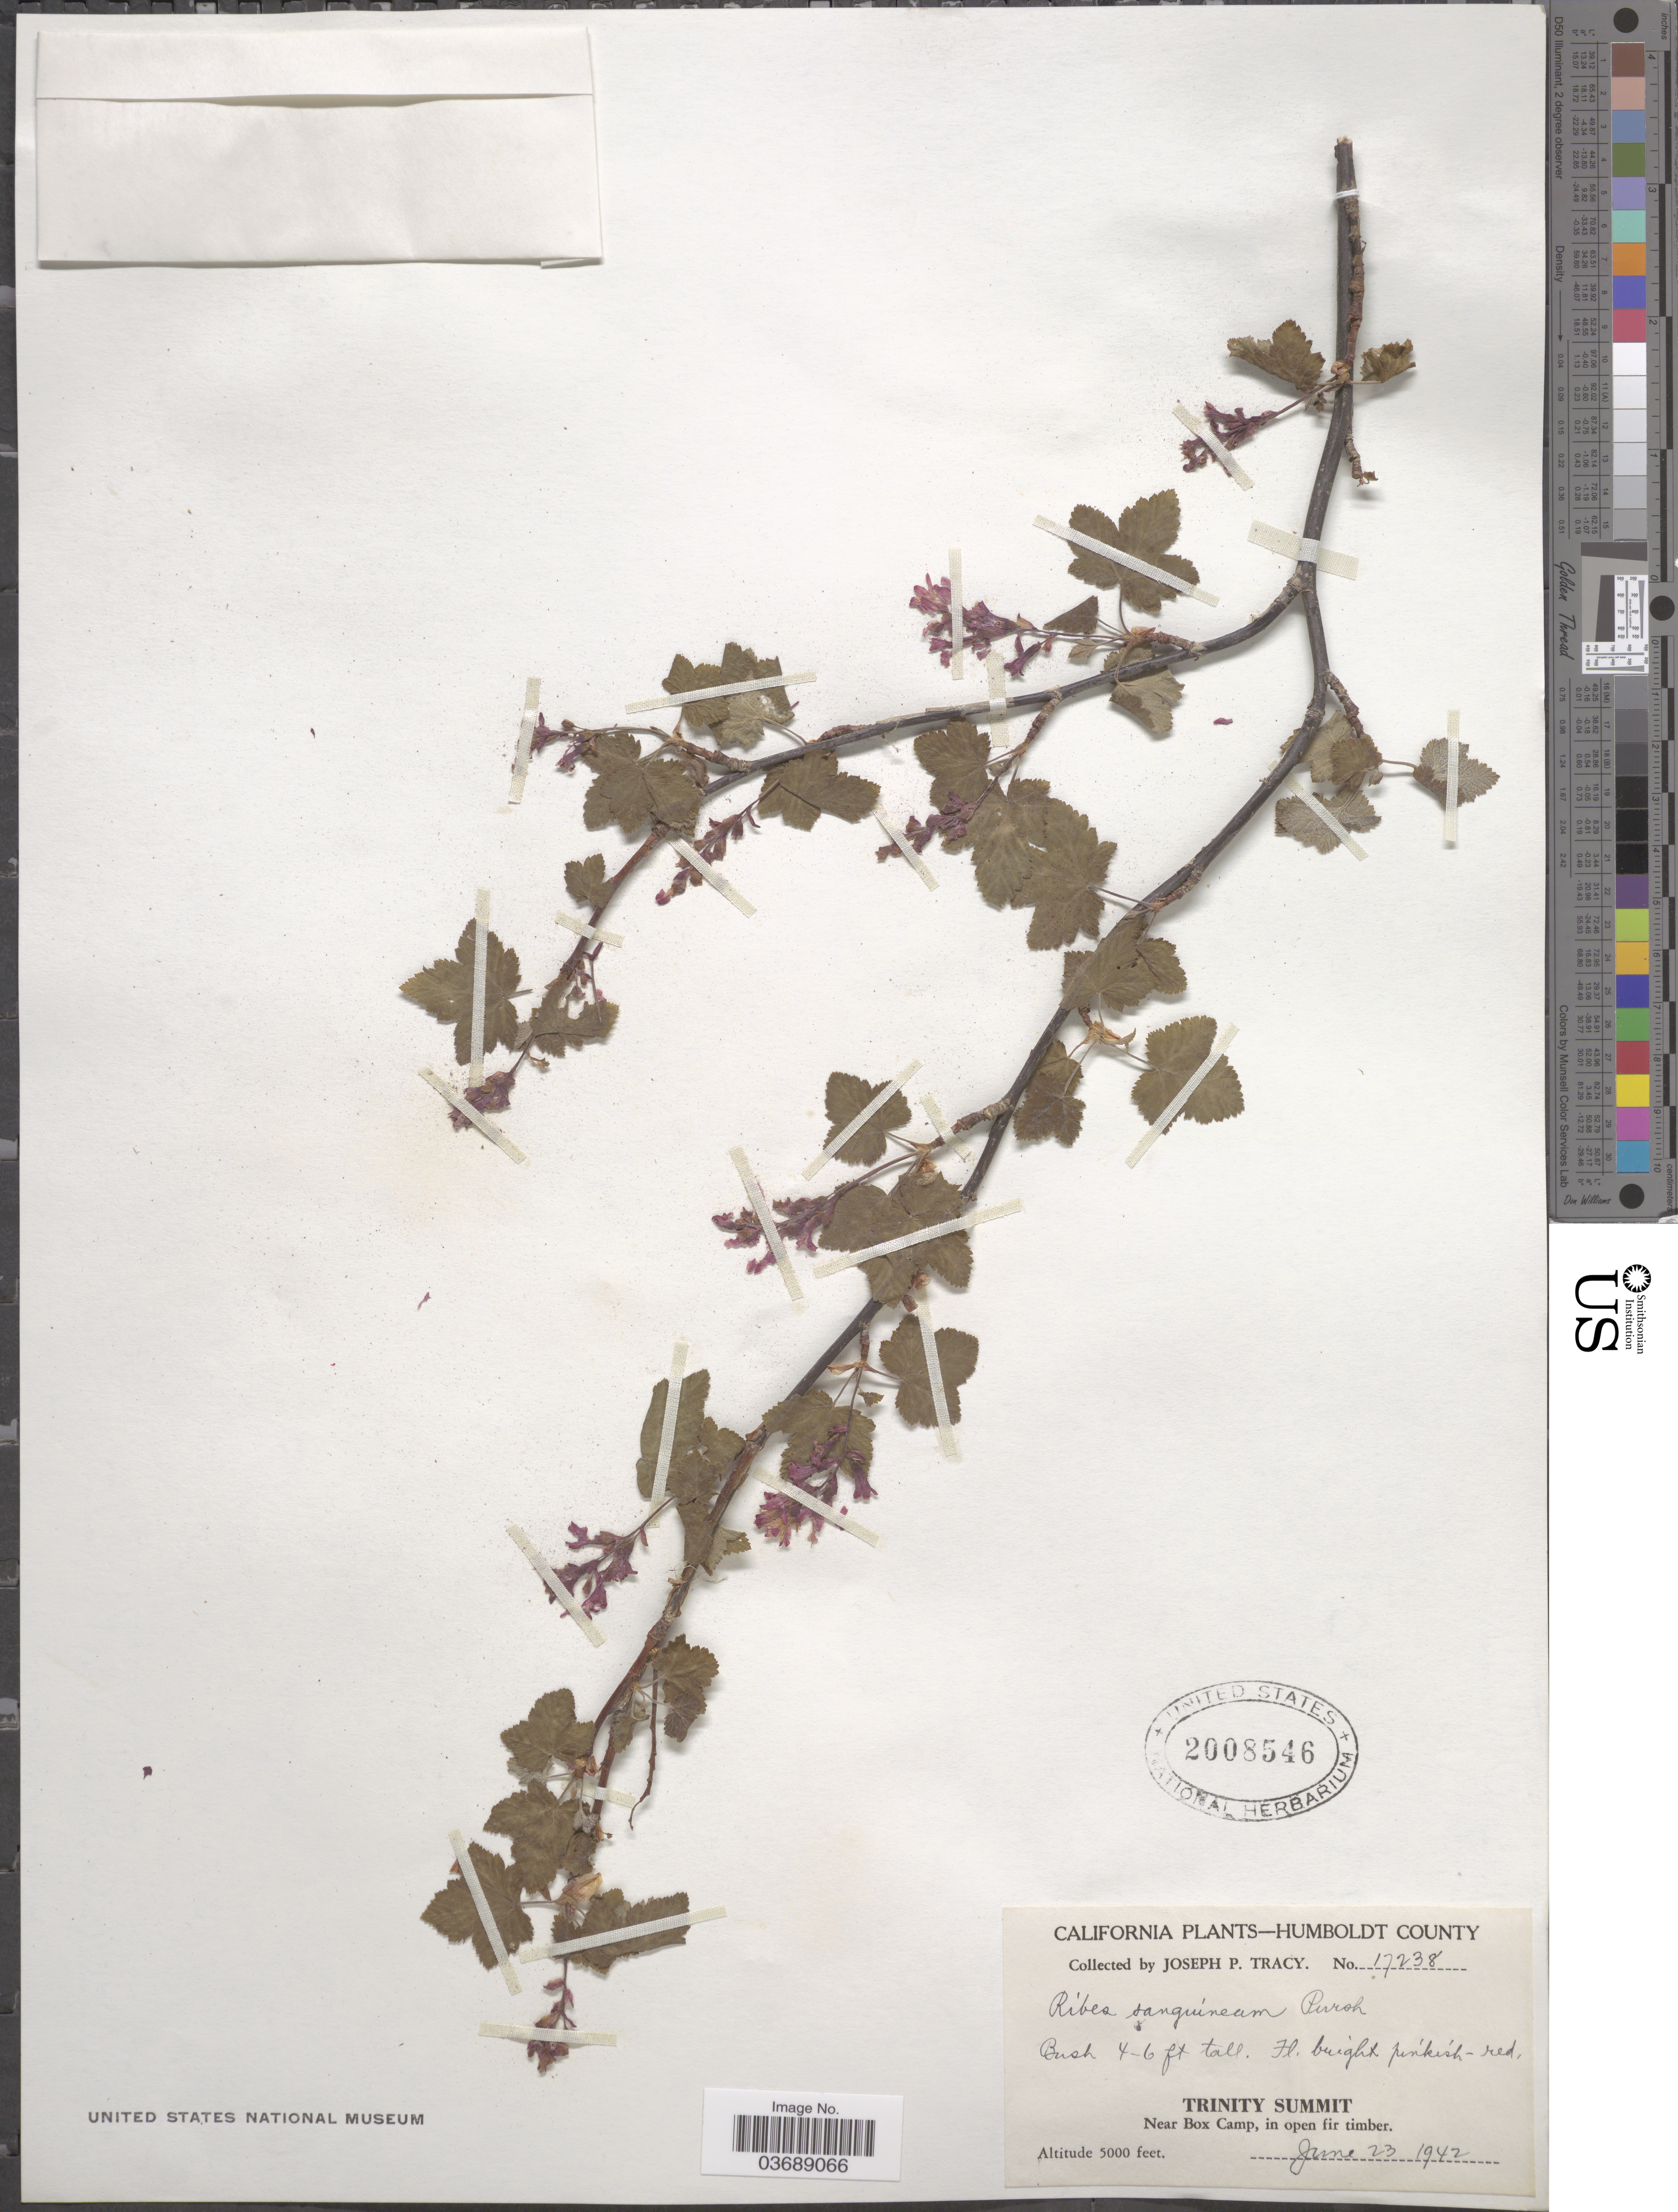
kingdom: Plantae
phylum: Tracheophyta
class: Magnoliopsida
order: Saxifragales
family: Grossulariaceae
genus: Ribes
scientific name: Ribes sanguineum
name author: Pursh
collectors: J. Tracy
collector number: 17238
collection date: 1942-06-23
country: United States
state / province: California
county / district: Humboldt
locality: Humboldt County. Trinity Summit. Near Box Camp, in open fir timber.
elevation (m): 1524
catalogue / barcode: US 2008546